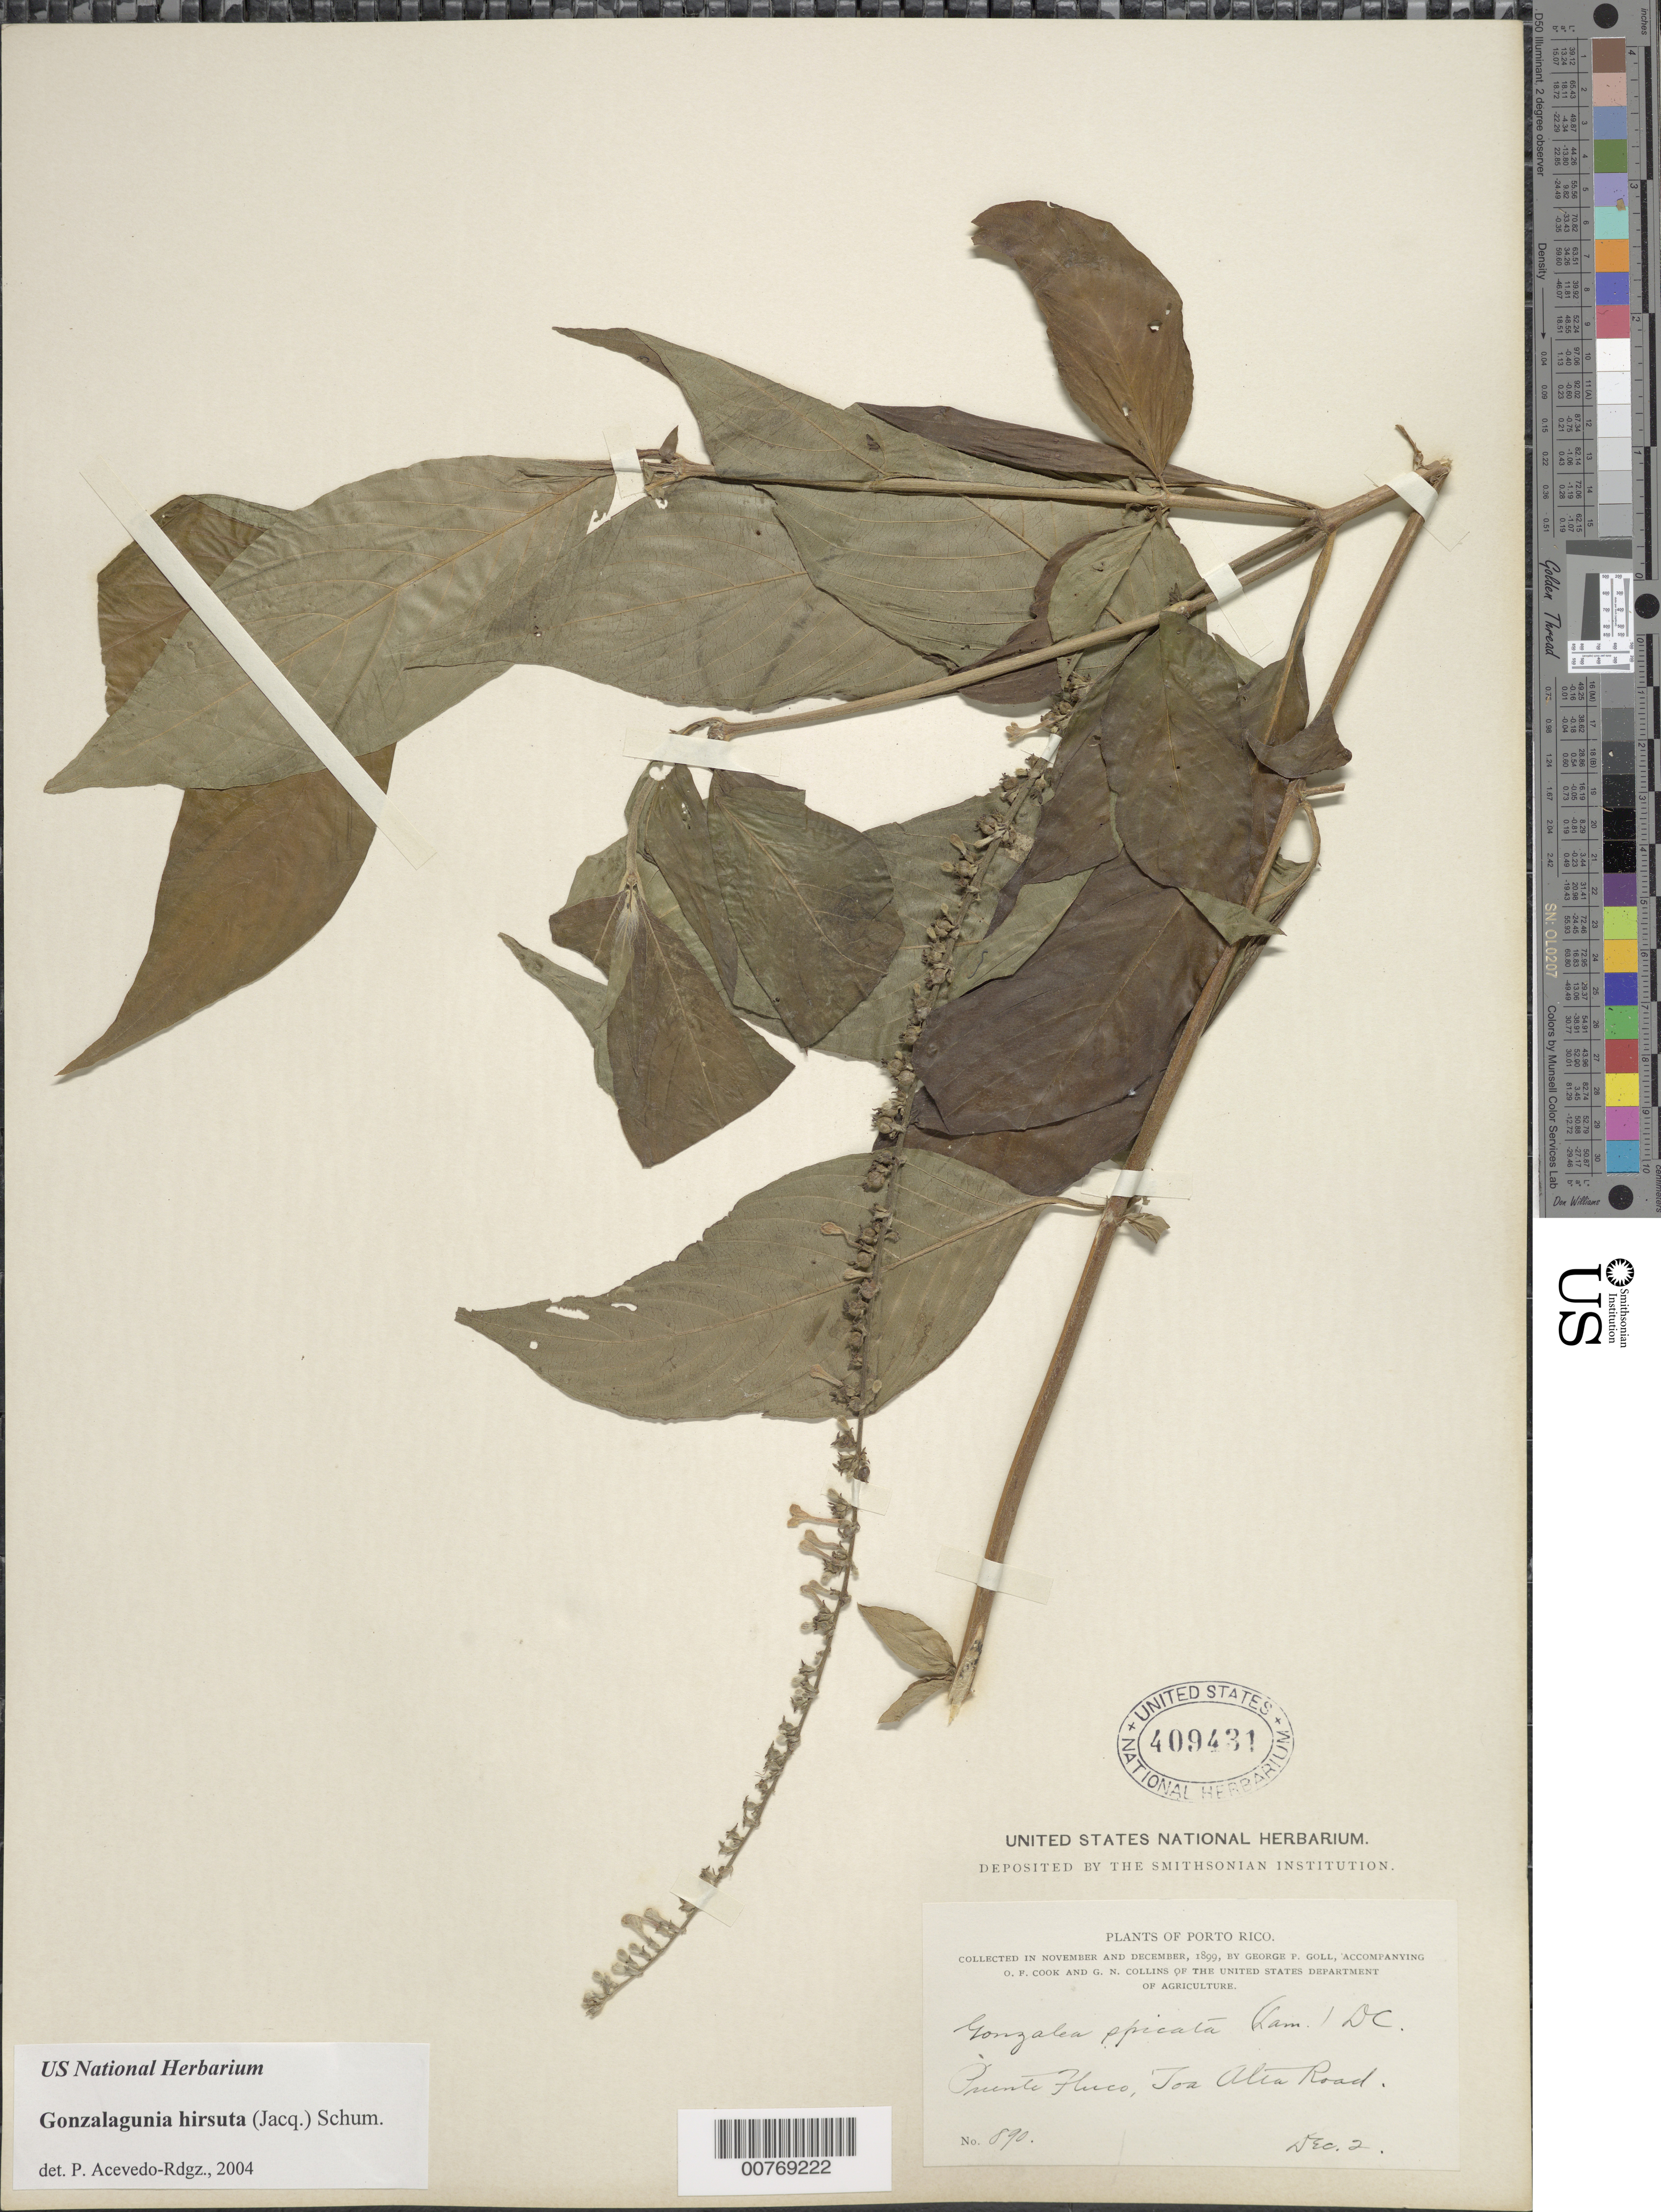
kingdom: Plantae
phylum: Tracheophyta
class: Magnoliopsida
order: Gentianales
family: Rubiaceae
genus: Gonzalagunia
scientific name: Gonzalagunia hirsuta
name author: (Jacq.) K. Schum.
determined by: Acevedo-Rodríguez, P., (BOT), Smithsonian Institution - National Museum of Natural History (UNITED STATES)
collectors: G. Goll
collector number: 1899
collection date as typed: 02 Dec 1899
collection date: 1899-12-02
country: Puerto Rico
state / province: Toa Alta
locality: Puente Huco, Toa Alta Road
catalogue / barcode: US 409431